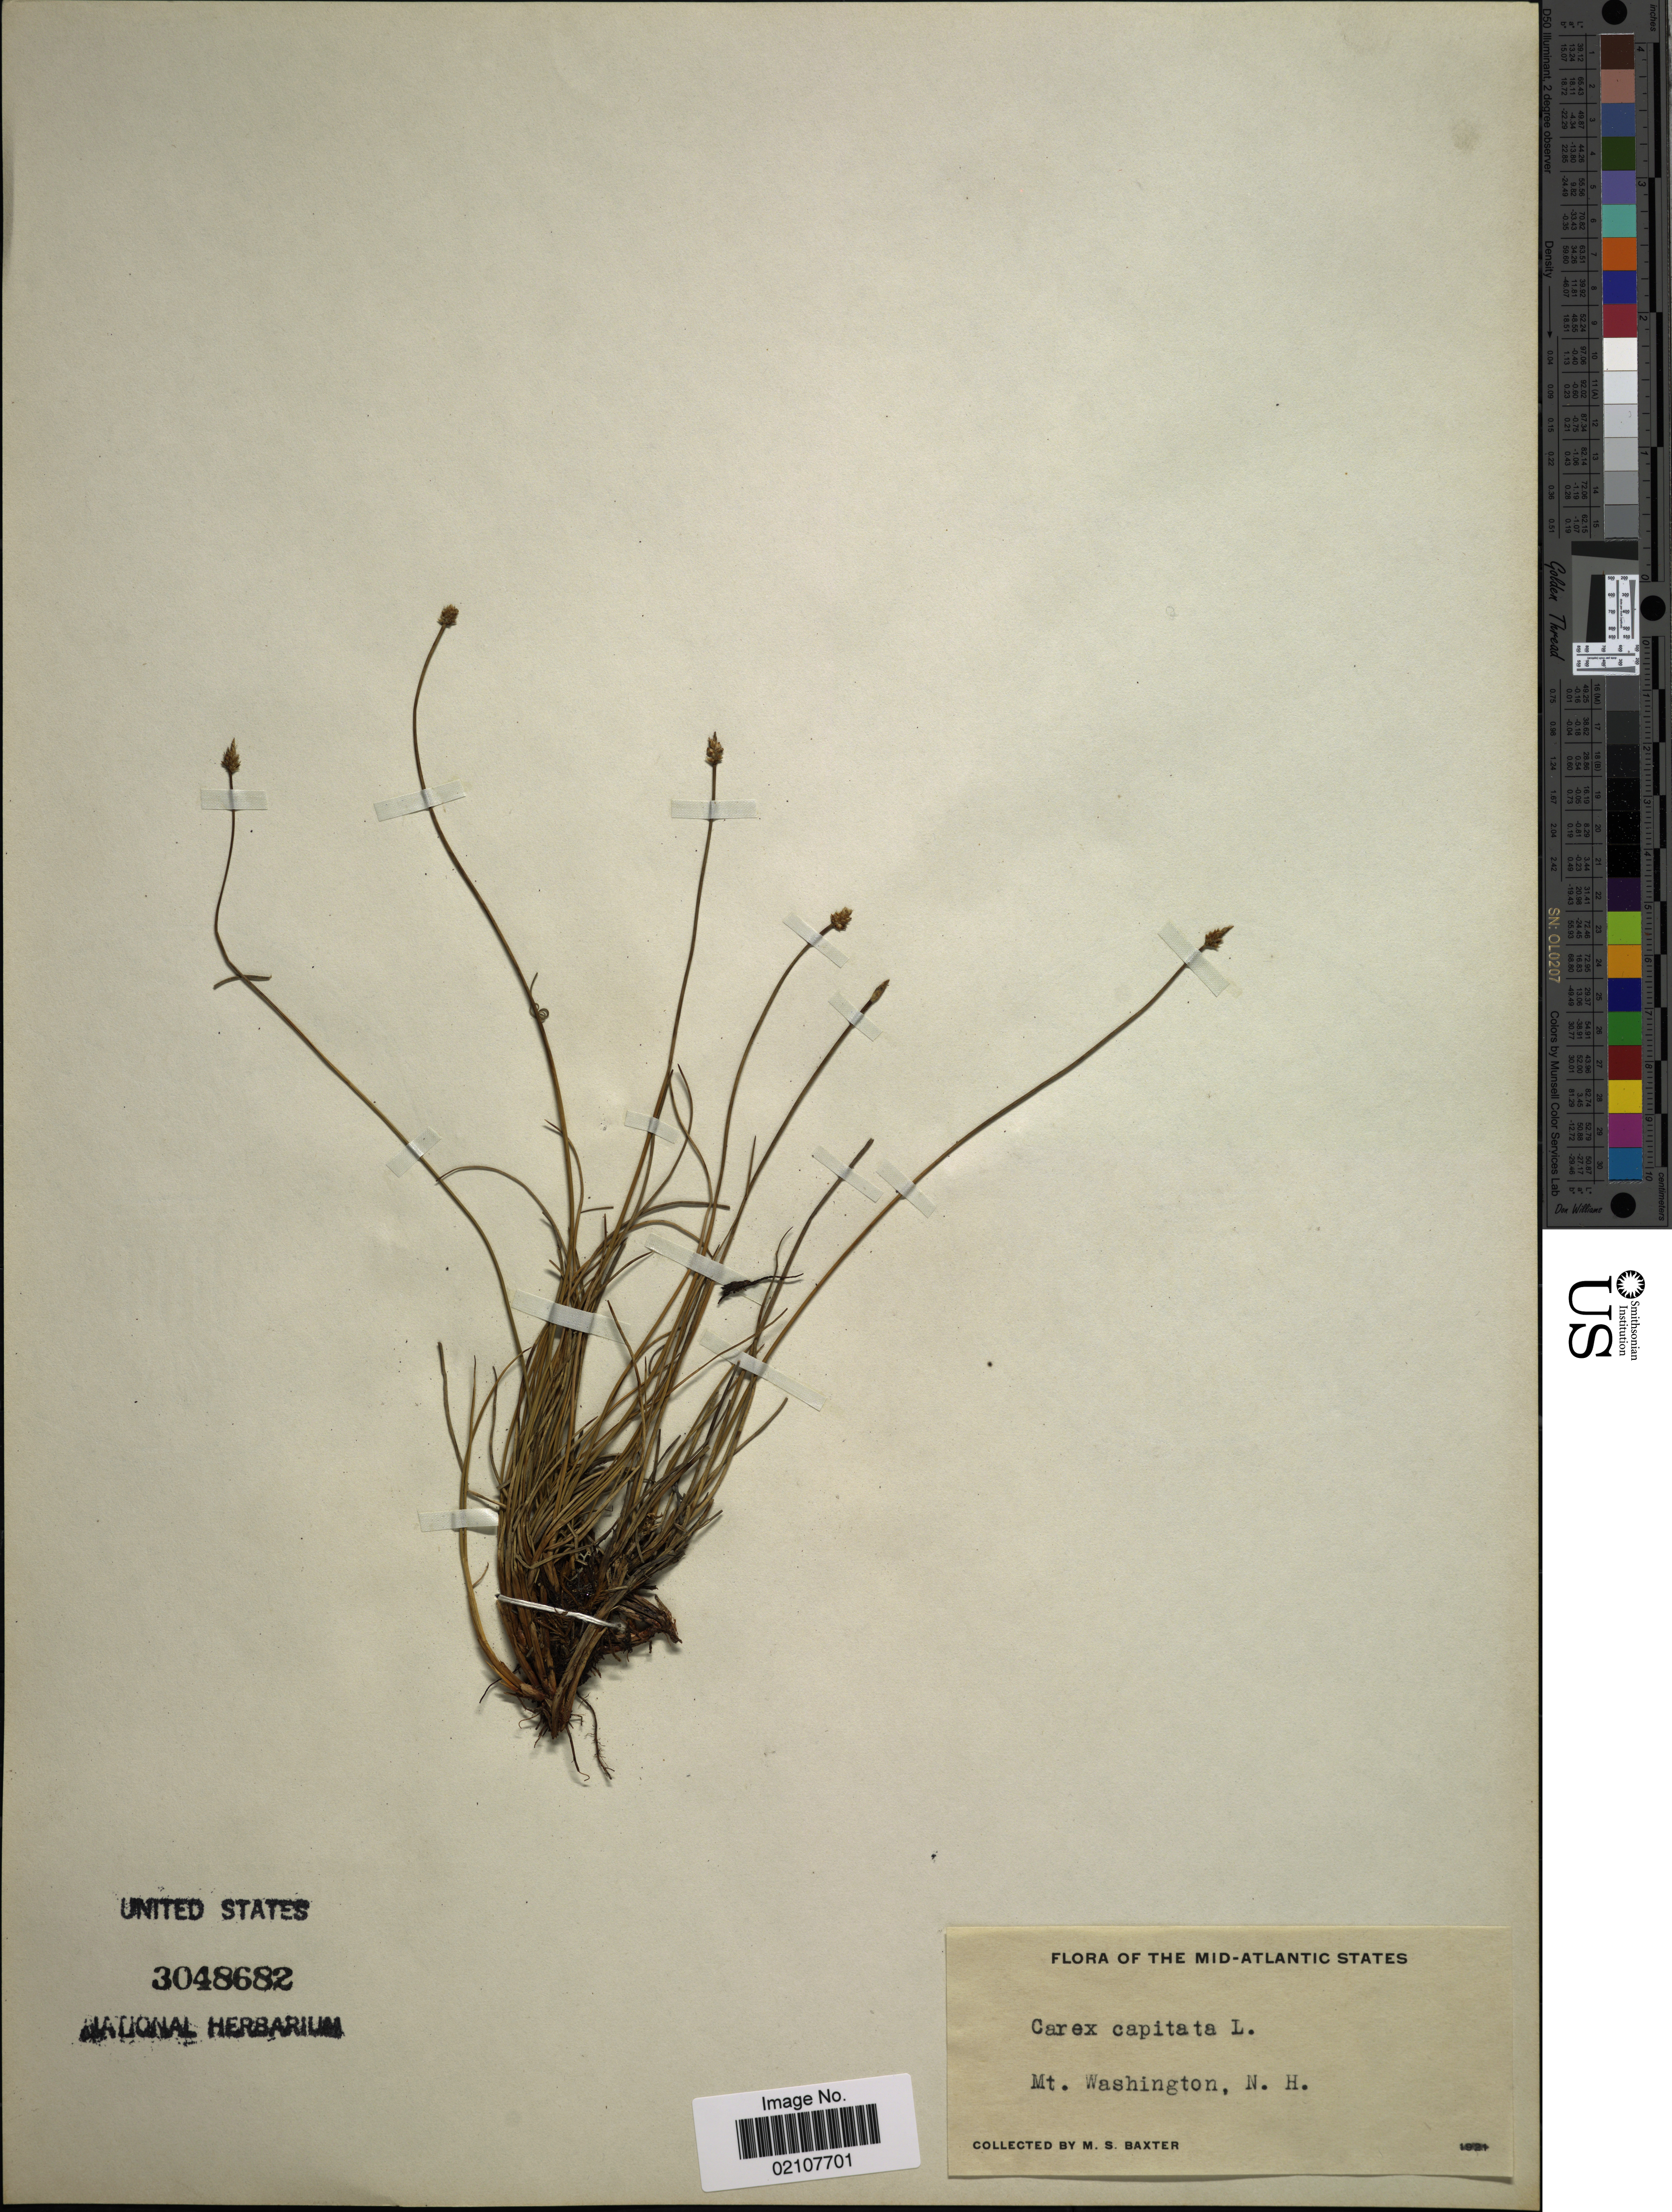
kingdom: Plantae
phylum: Tracheophyta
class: Liliopsida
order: Poales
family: Cyperaceae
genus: Carex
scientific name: Carex capitata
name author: L.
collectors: M. Baxter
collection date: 1921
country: United States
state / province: New Hampshire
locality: Mt. Washington, N.H. Mid-Atlantic.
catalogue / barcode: US 3048682